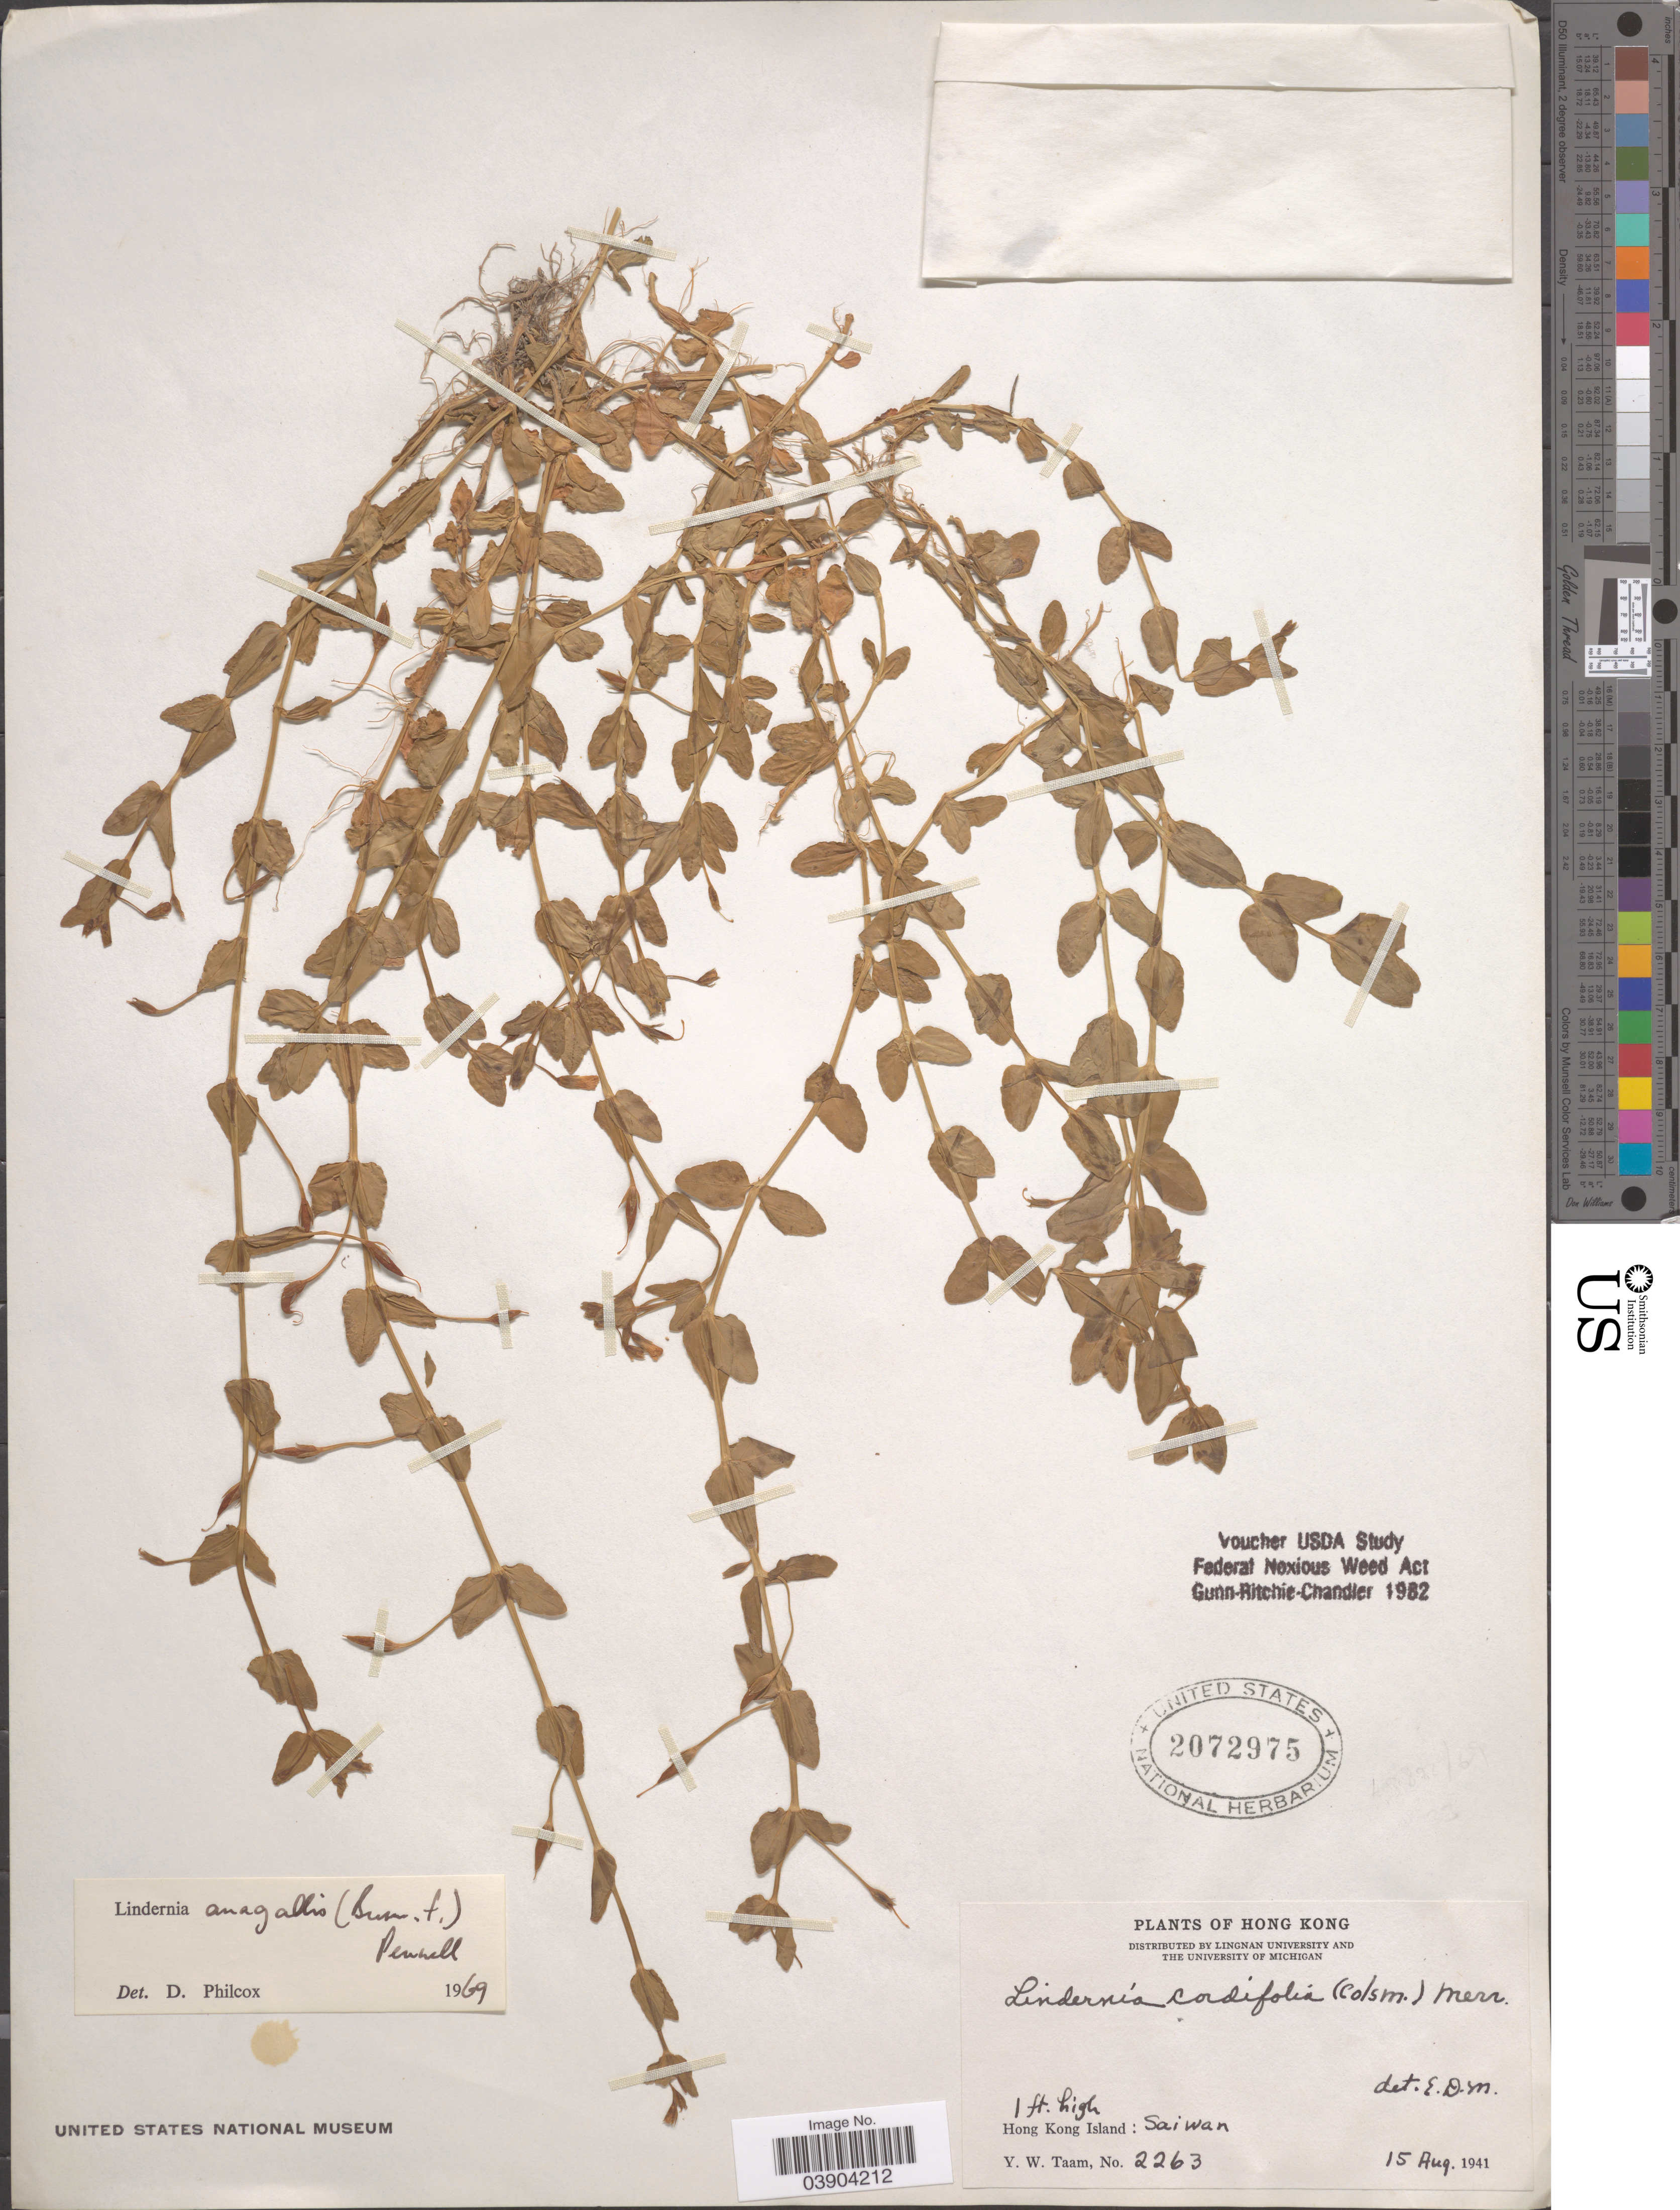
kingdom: Plantae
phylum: Tracheophyta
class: Magnoliopsida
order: Lamiales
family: Linderniaceae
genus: Lindernia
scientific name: Lindernia anagallis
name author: (Burm. f.) Pennell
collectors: Y. W. Taam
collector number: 2263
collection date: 1941-08-15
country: China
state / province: Hong Kong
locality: Hong Kong Island: Saiwan.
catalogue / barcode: US 2072975